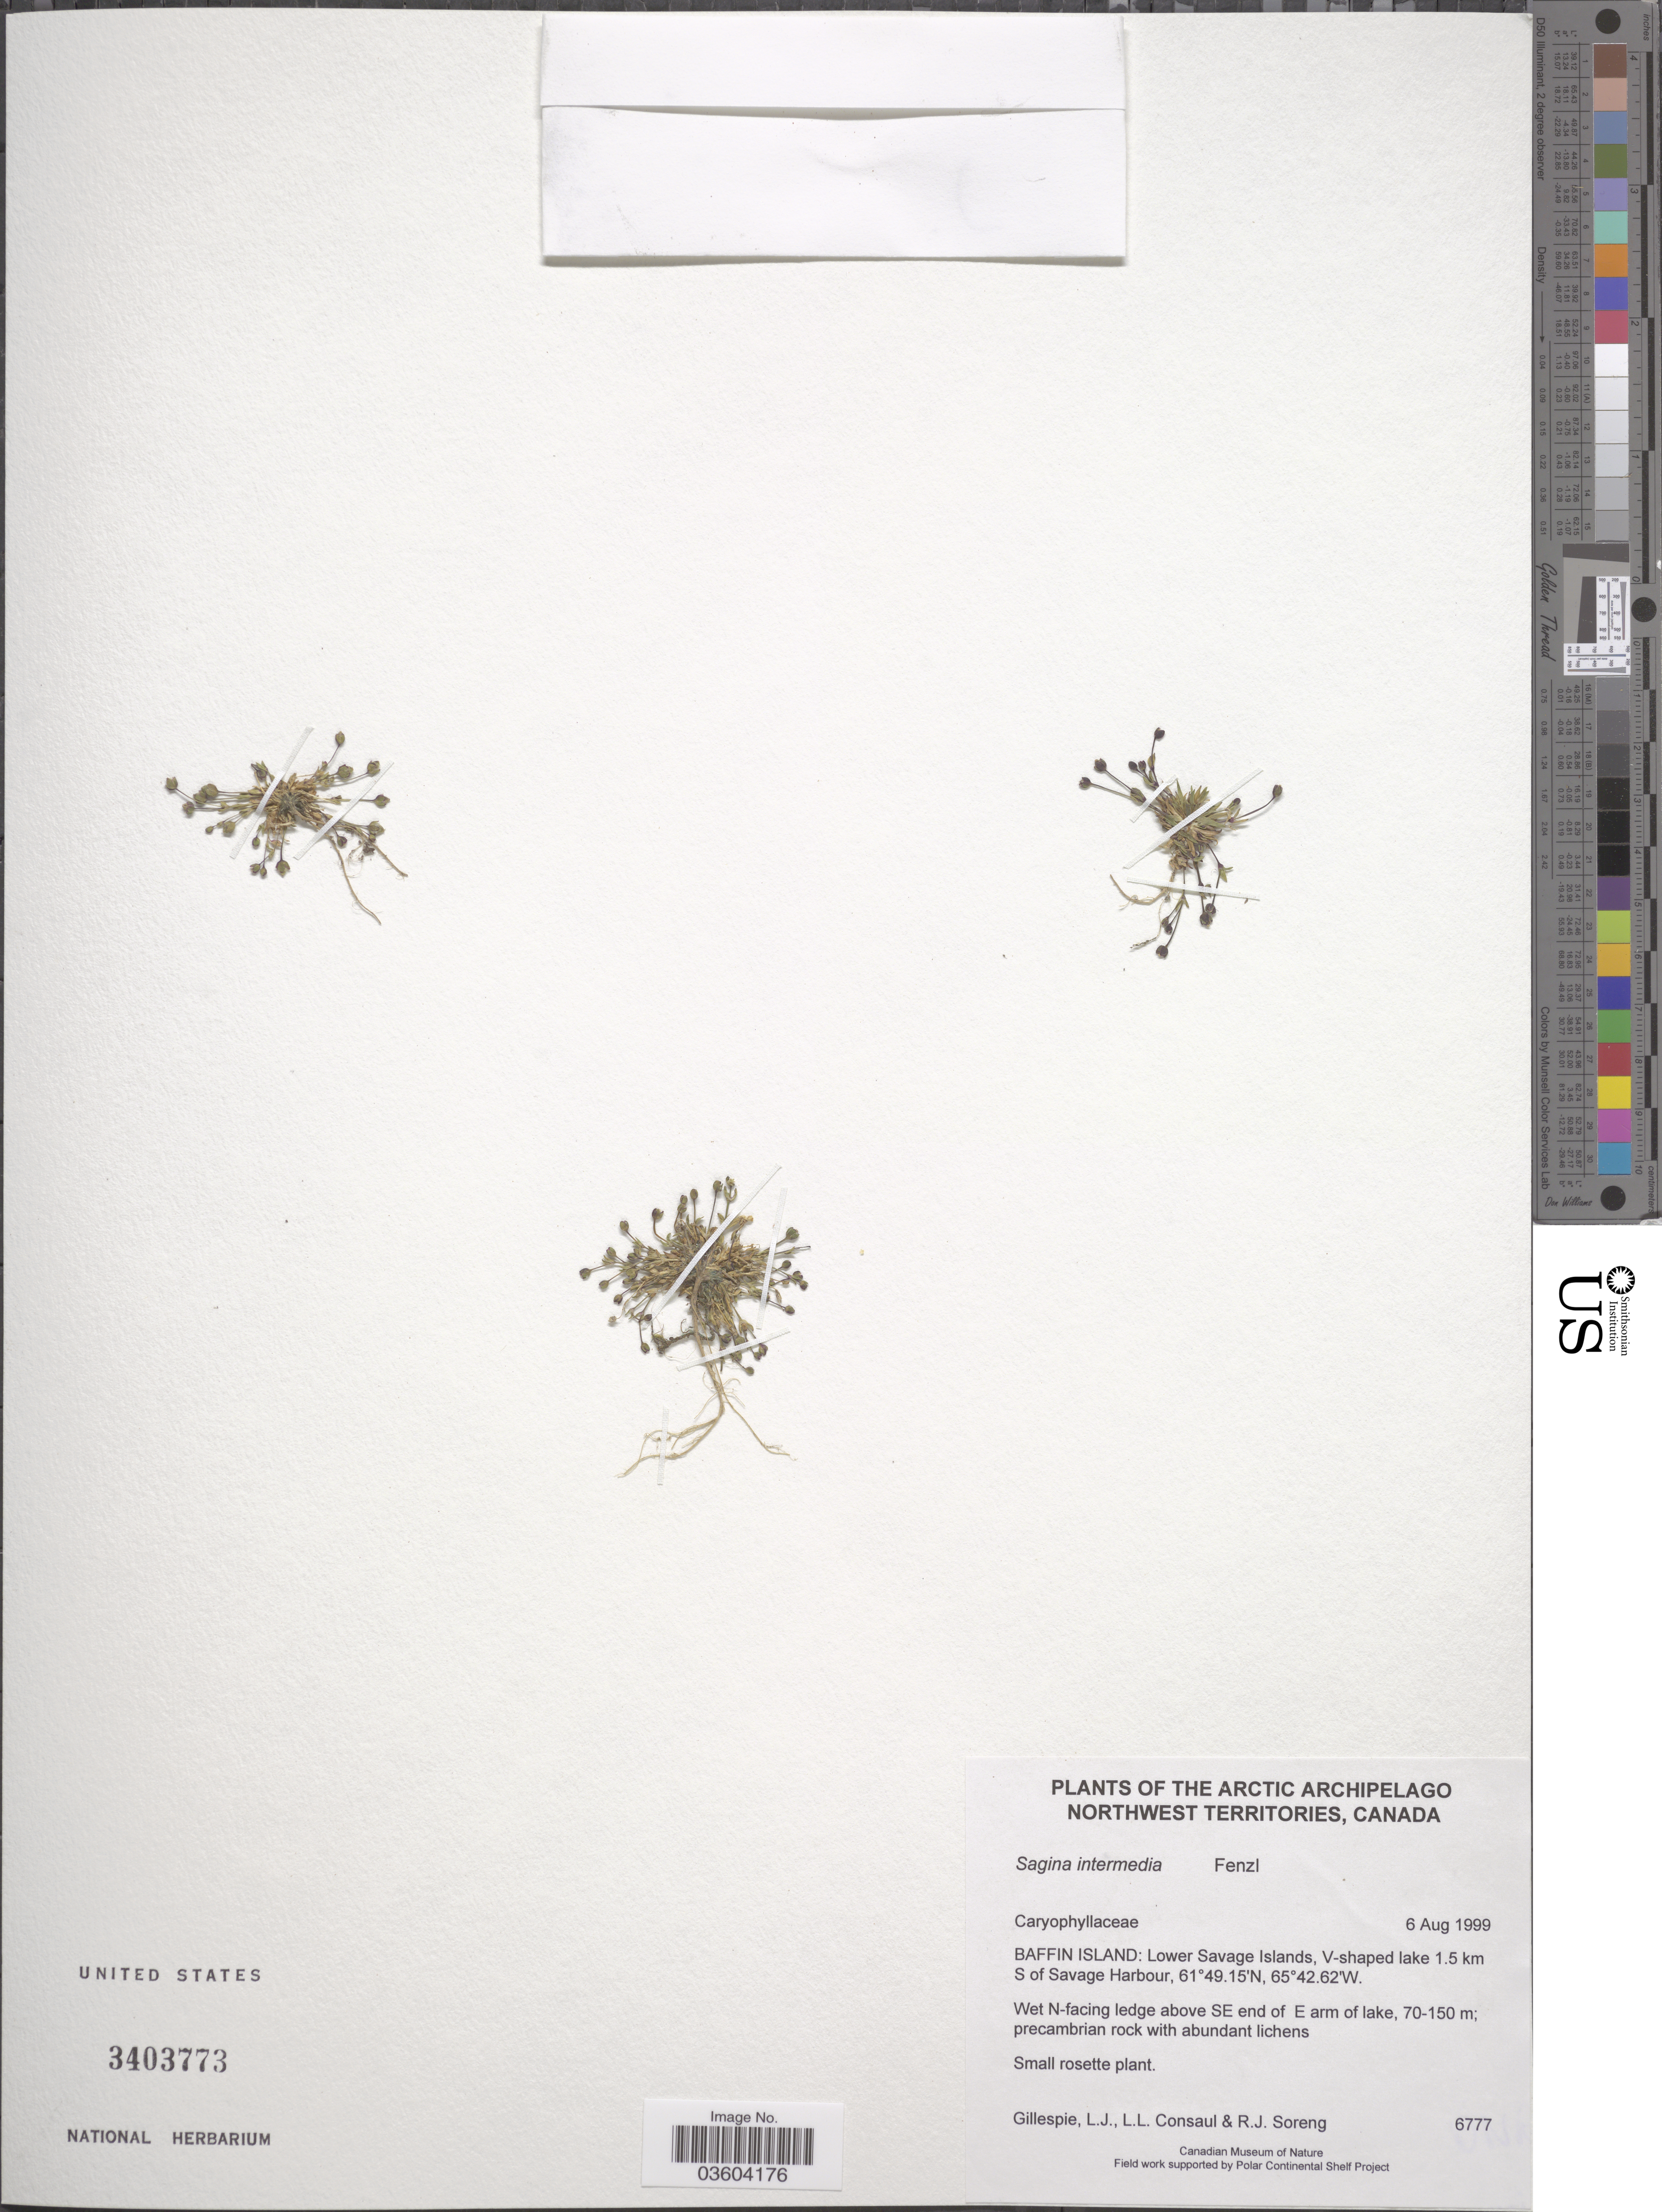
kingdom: Plantae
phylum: Tracheophyta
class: Magnoliopsida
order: Caryophyllales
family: Caryophyllaceae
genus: Sagina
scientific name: Sagina nivalis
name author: (Lindblom) Fr.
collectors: L. Gillespie, L. Consaul & R. J. Soreng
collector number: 6777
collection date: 1999-08-06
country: Canada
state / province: Northwest Territories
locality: The Arctic Archipelago. Baffin Island: Lower Savage Islands, V-shaped lake 1.5 km S of Savage Harbour. Wet N-facing ledge above SE end of E arm of lake.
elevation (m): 70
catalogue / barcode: US 3403773